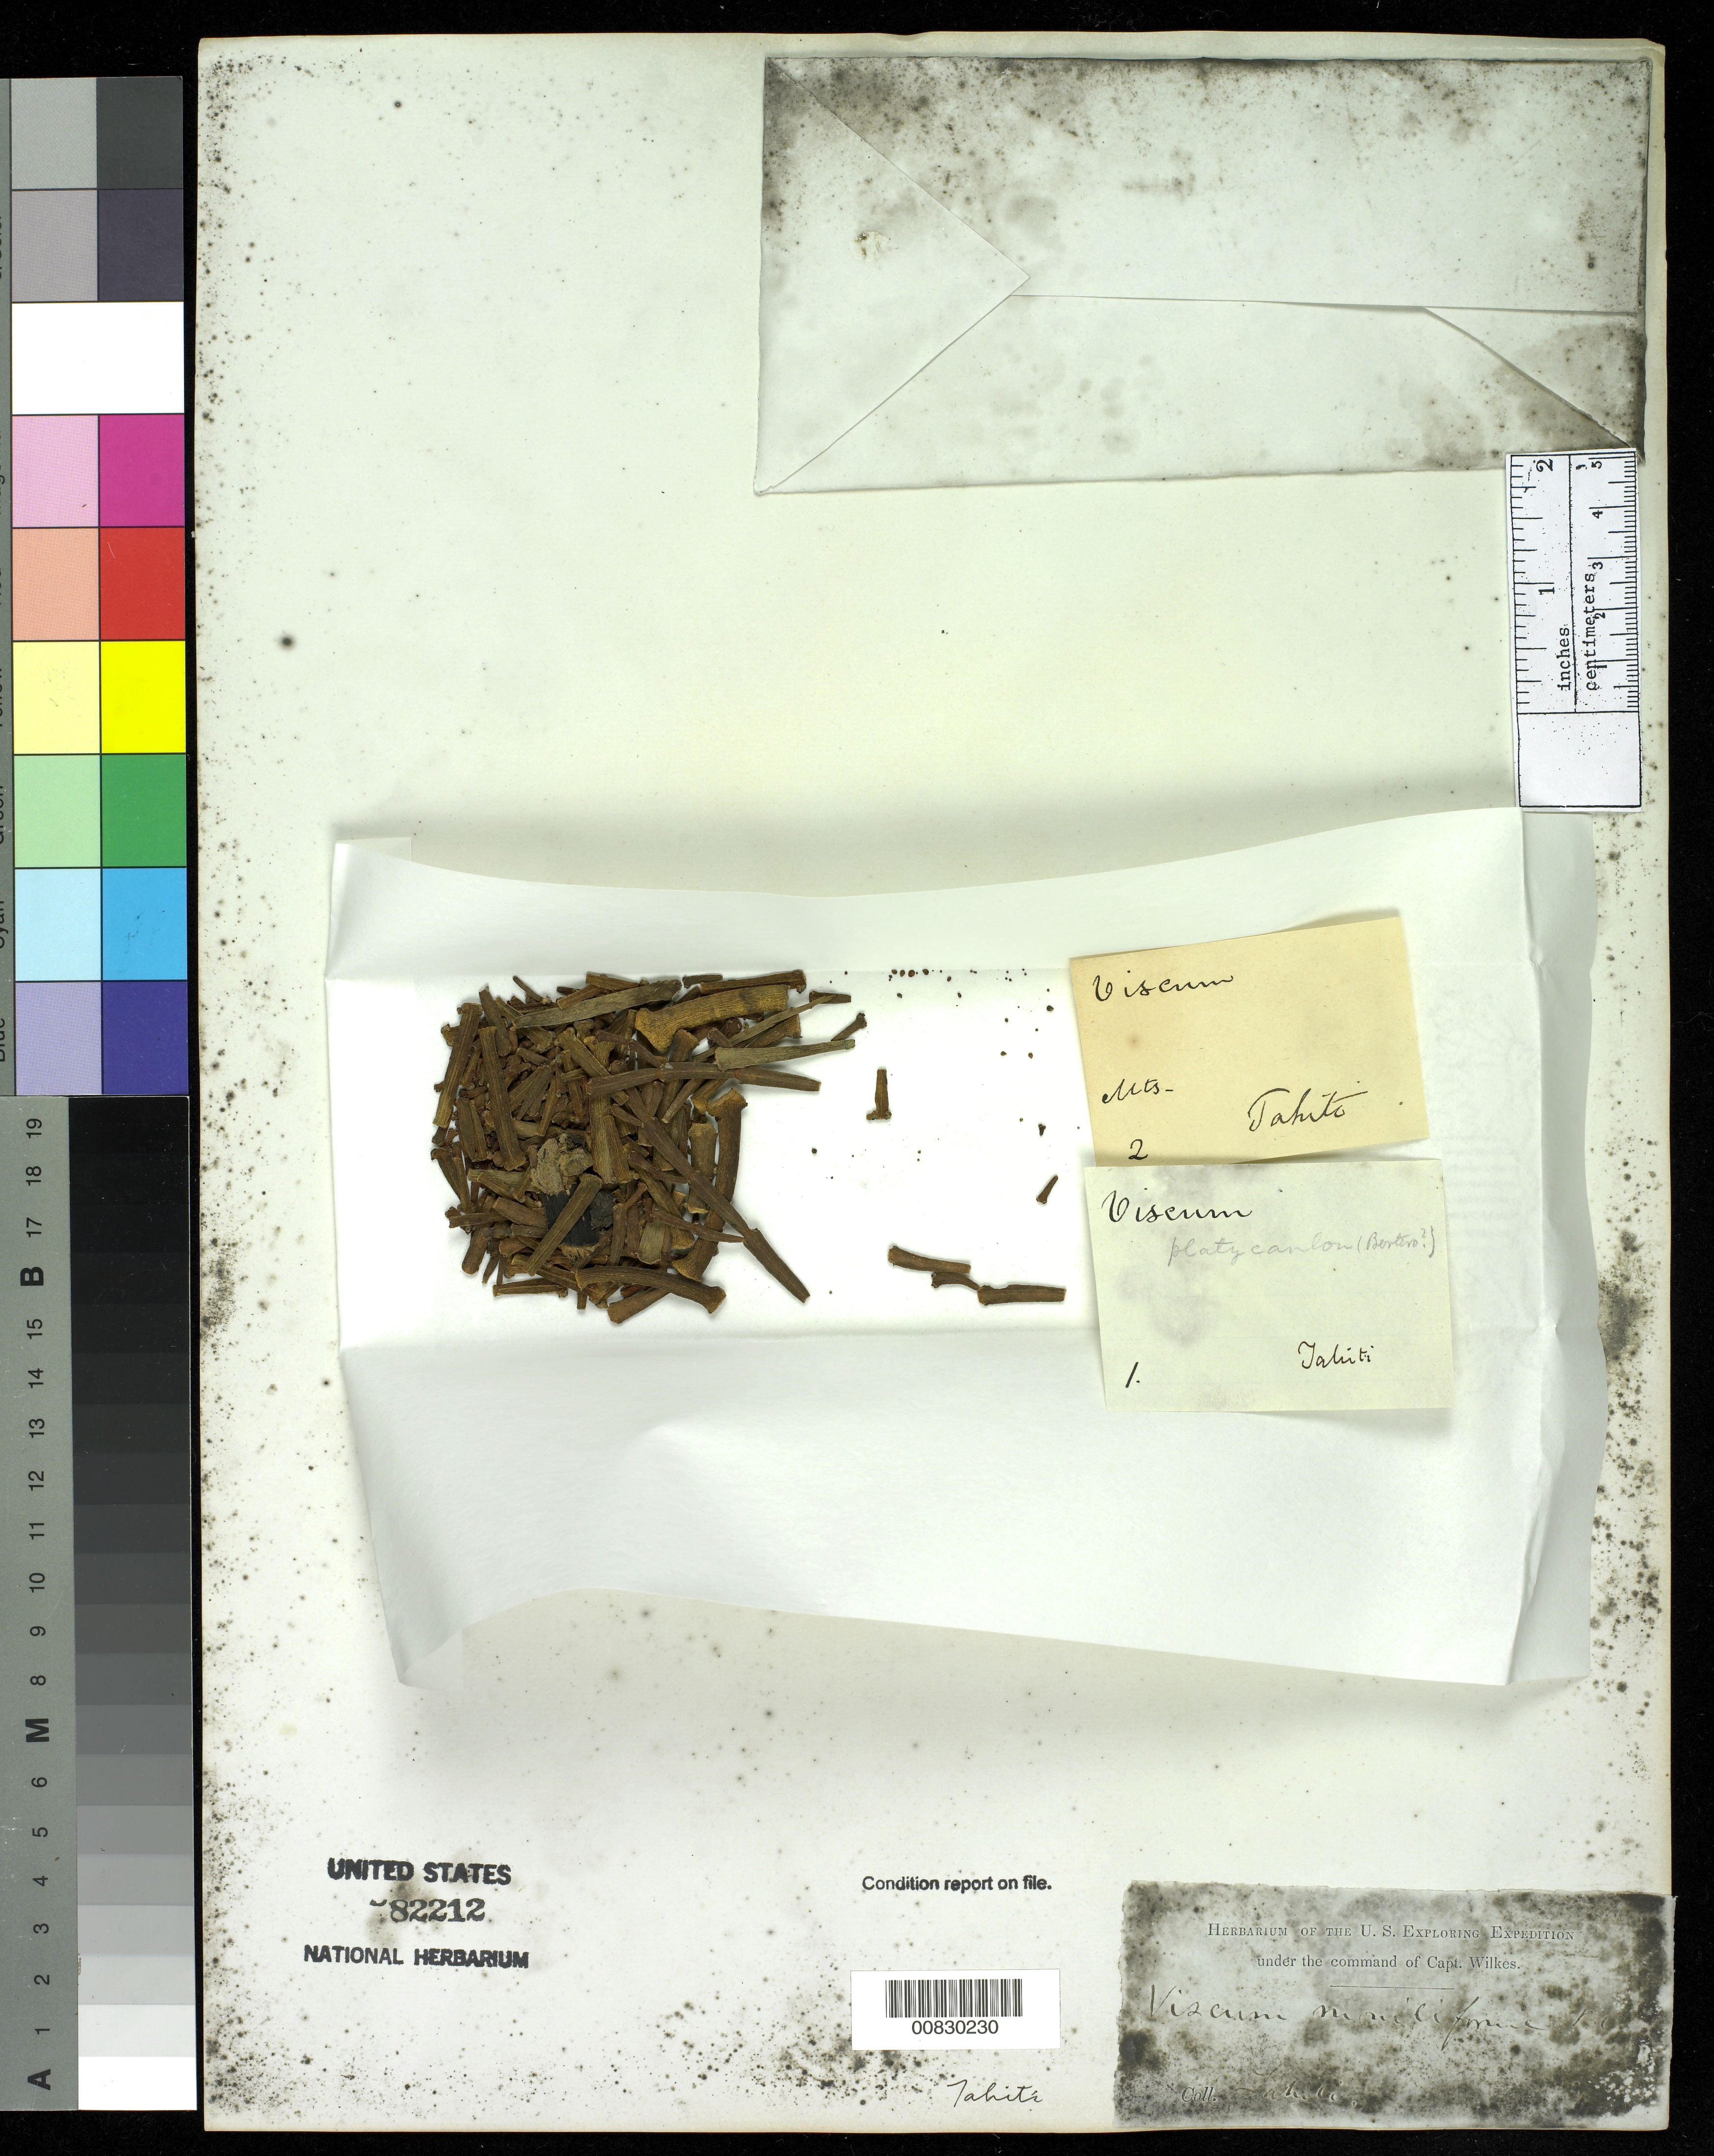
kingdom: Plantae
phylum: Tracheophyta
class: Magnoliopsida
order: Santalales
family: Viscaceae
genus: Viscum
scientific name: Viscum moniliforme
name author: Wight & Arn.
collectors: Wilkes Explor. Exped.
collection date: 1838/1842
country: French Polynesia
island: Tahiti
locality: Tahiti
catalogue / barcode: US 82212